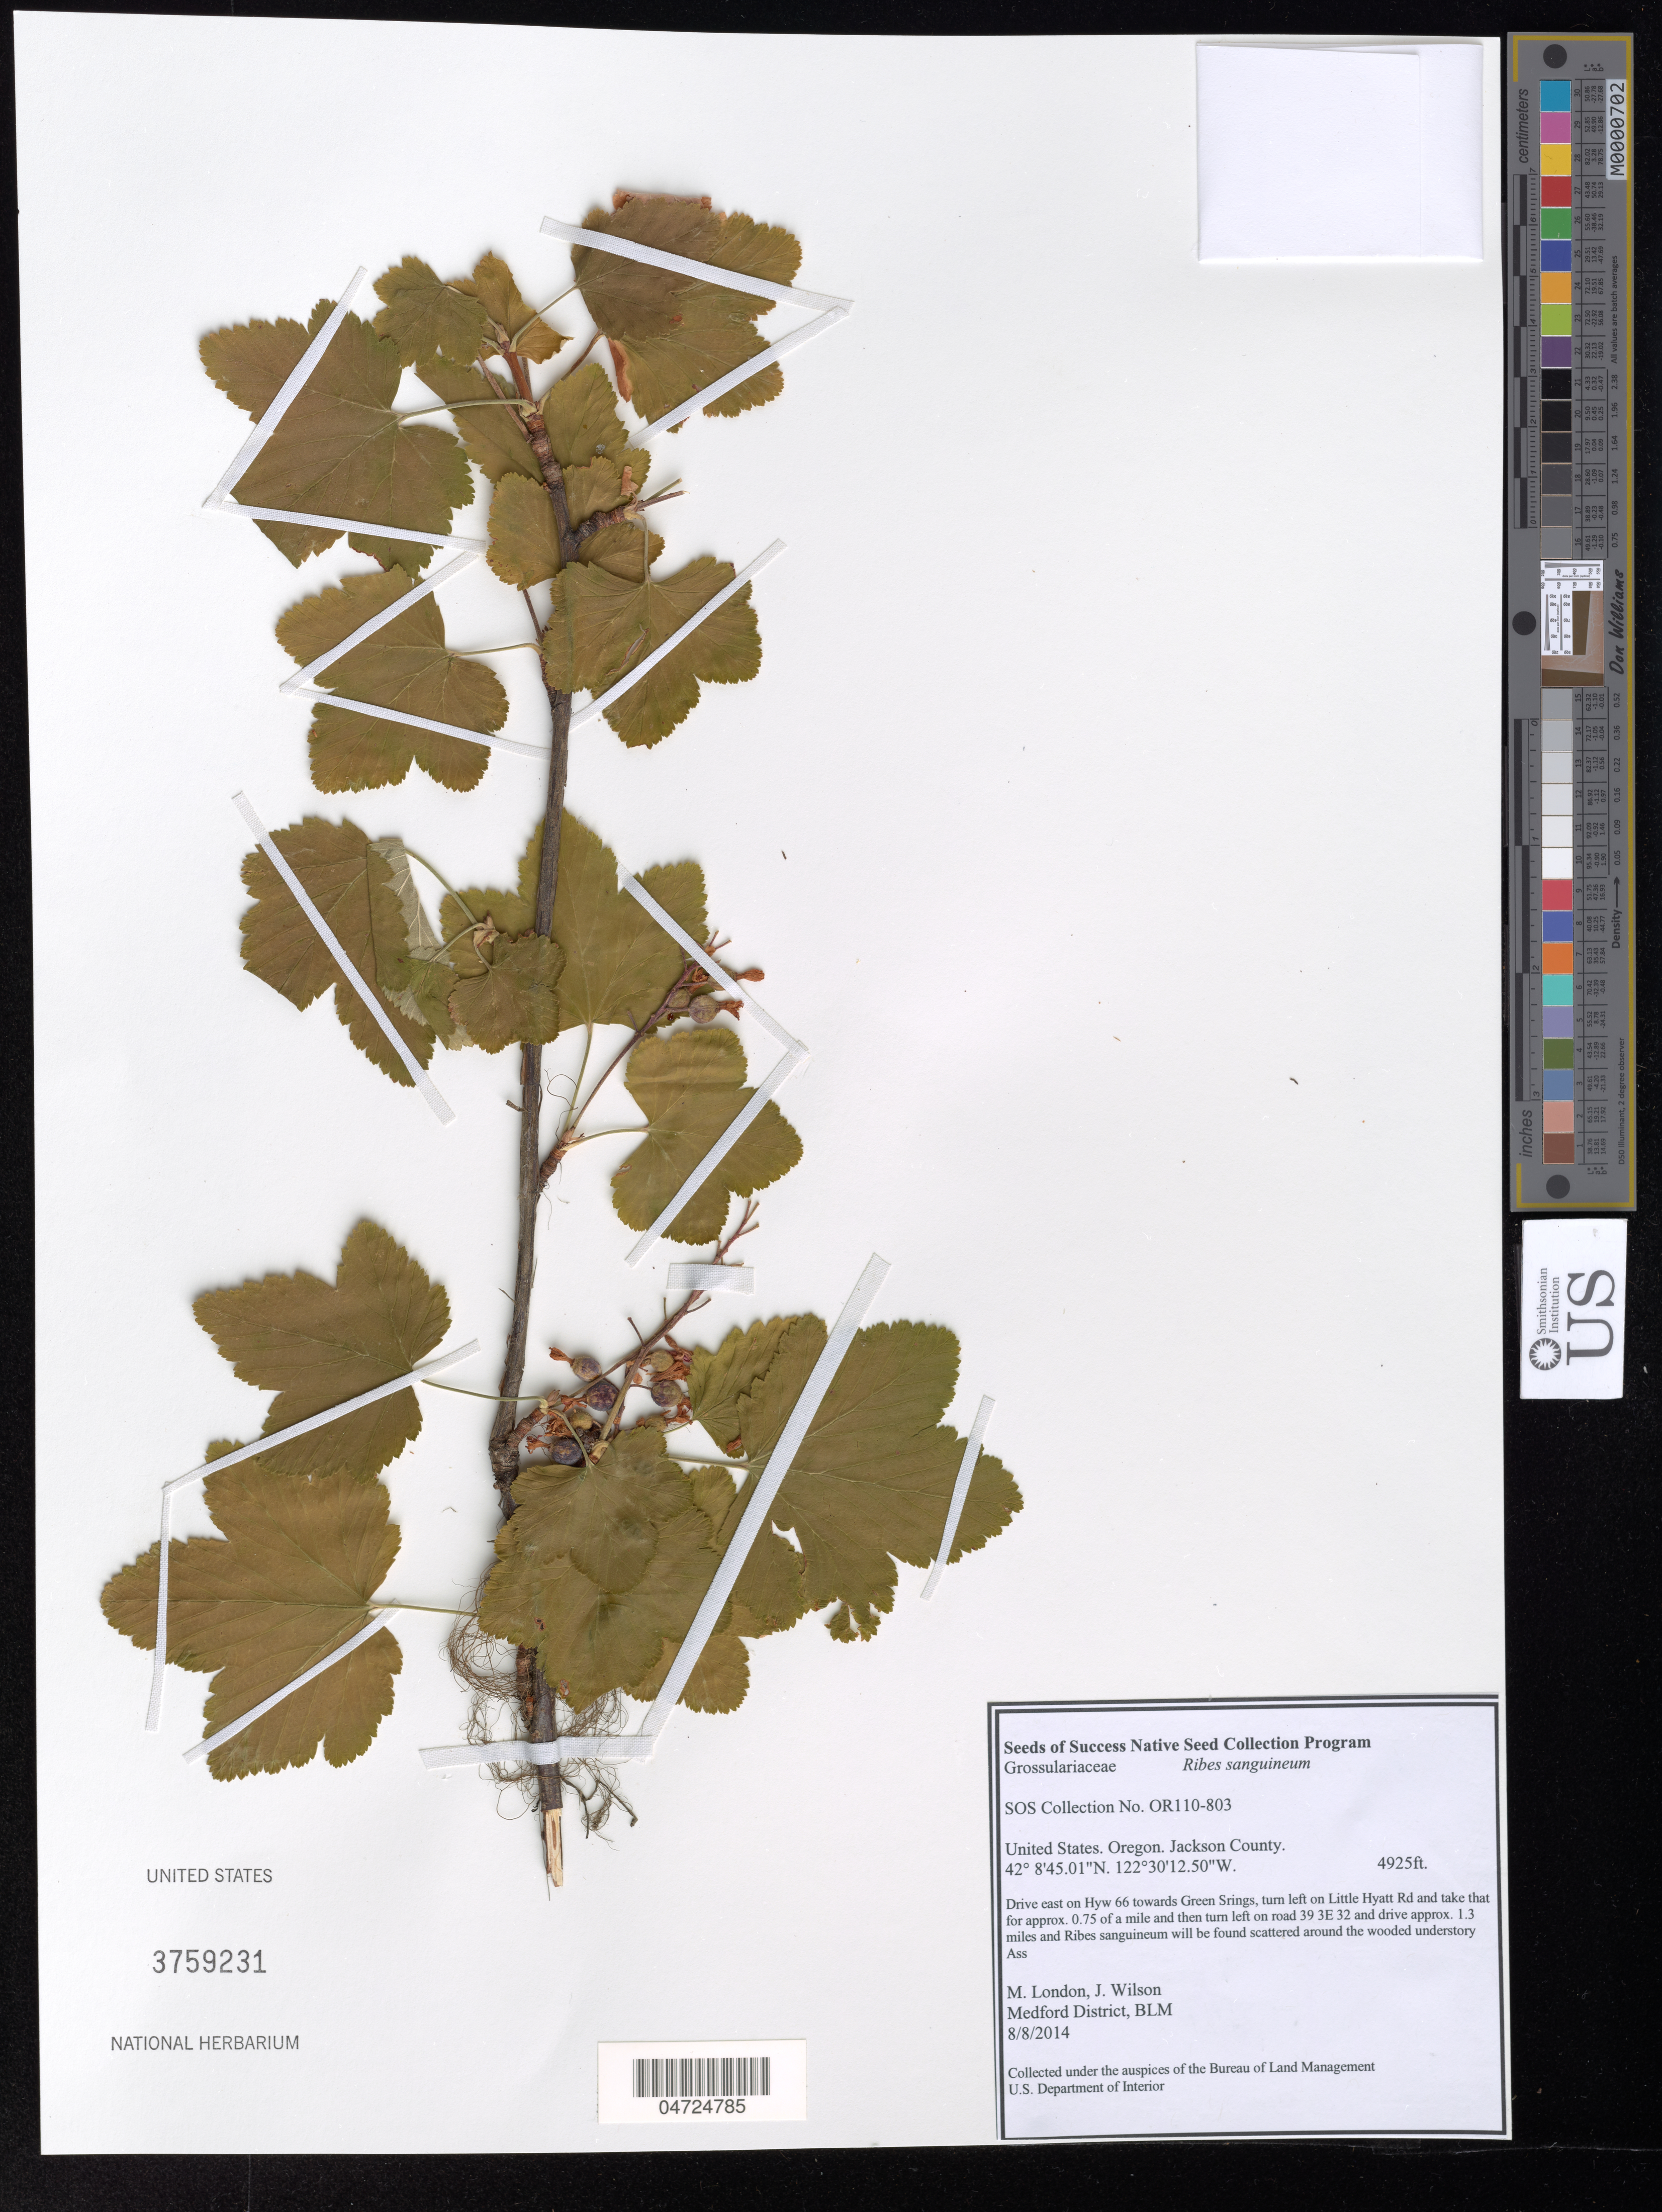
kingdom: Plantae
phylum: Tracheophyta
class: Magnoliopsida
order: Saxifragales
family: Grossulariaceae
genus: Ribes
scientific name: Ribes sanguineum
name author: Pursh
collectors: M. London & J. Wilson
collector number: OR110-803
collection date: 2014-08-08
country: United States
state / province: Oregon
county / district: Jackson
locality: Jackson County. Drive east on Hwy 66 towards Green Srings, turn left on Little Hyatt Rod and take that for approx. 0.75 of a mile and then turn left on road 39 3E 32 and drive approx. 1.3 miles.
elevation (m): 1501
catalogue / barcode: US 3759231